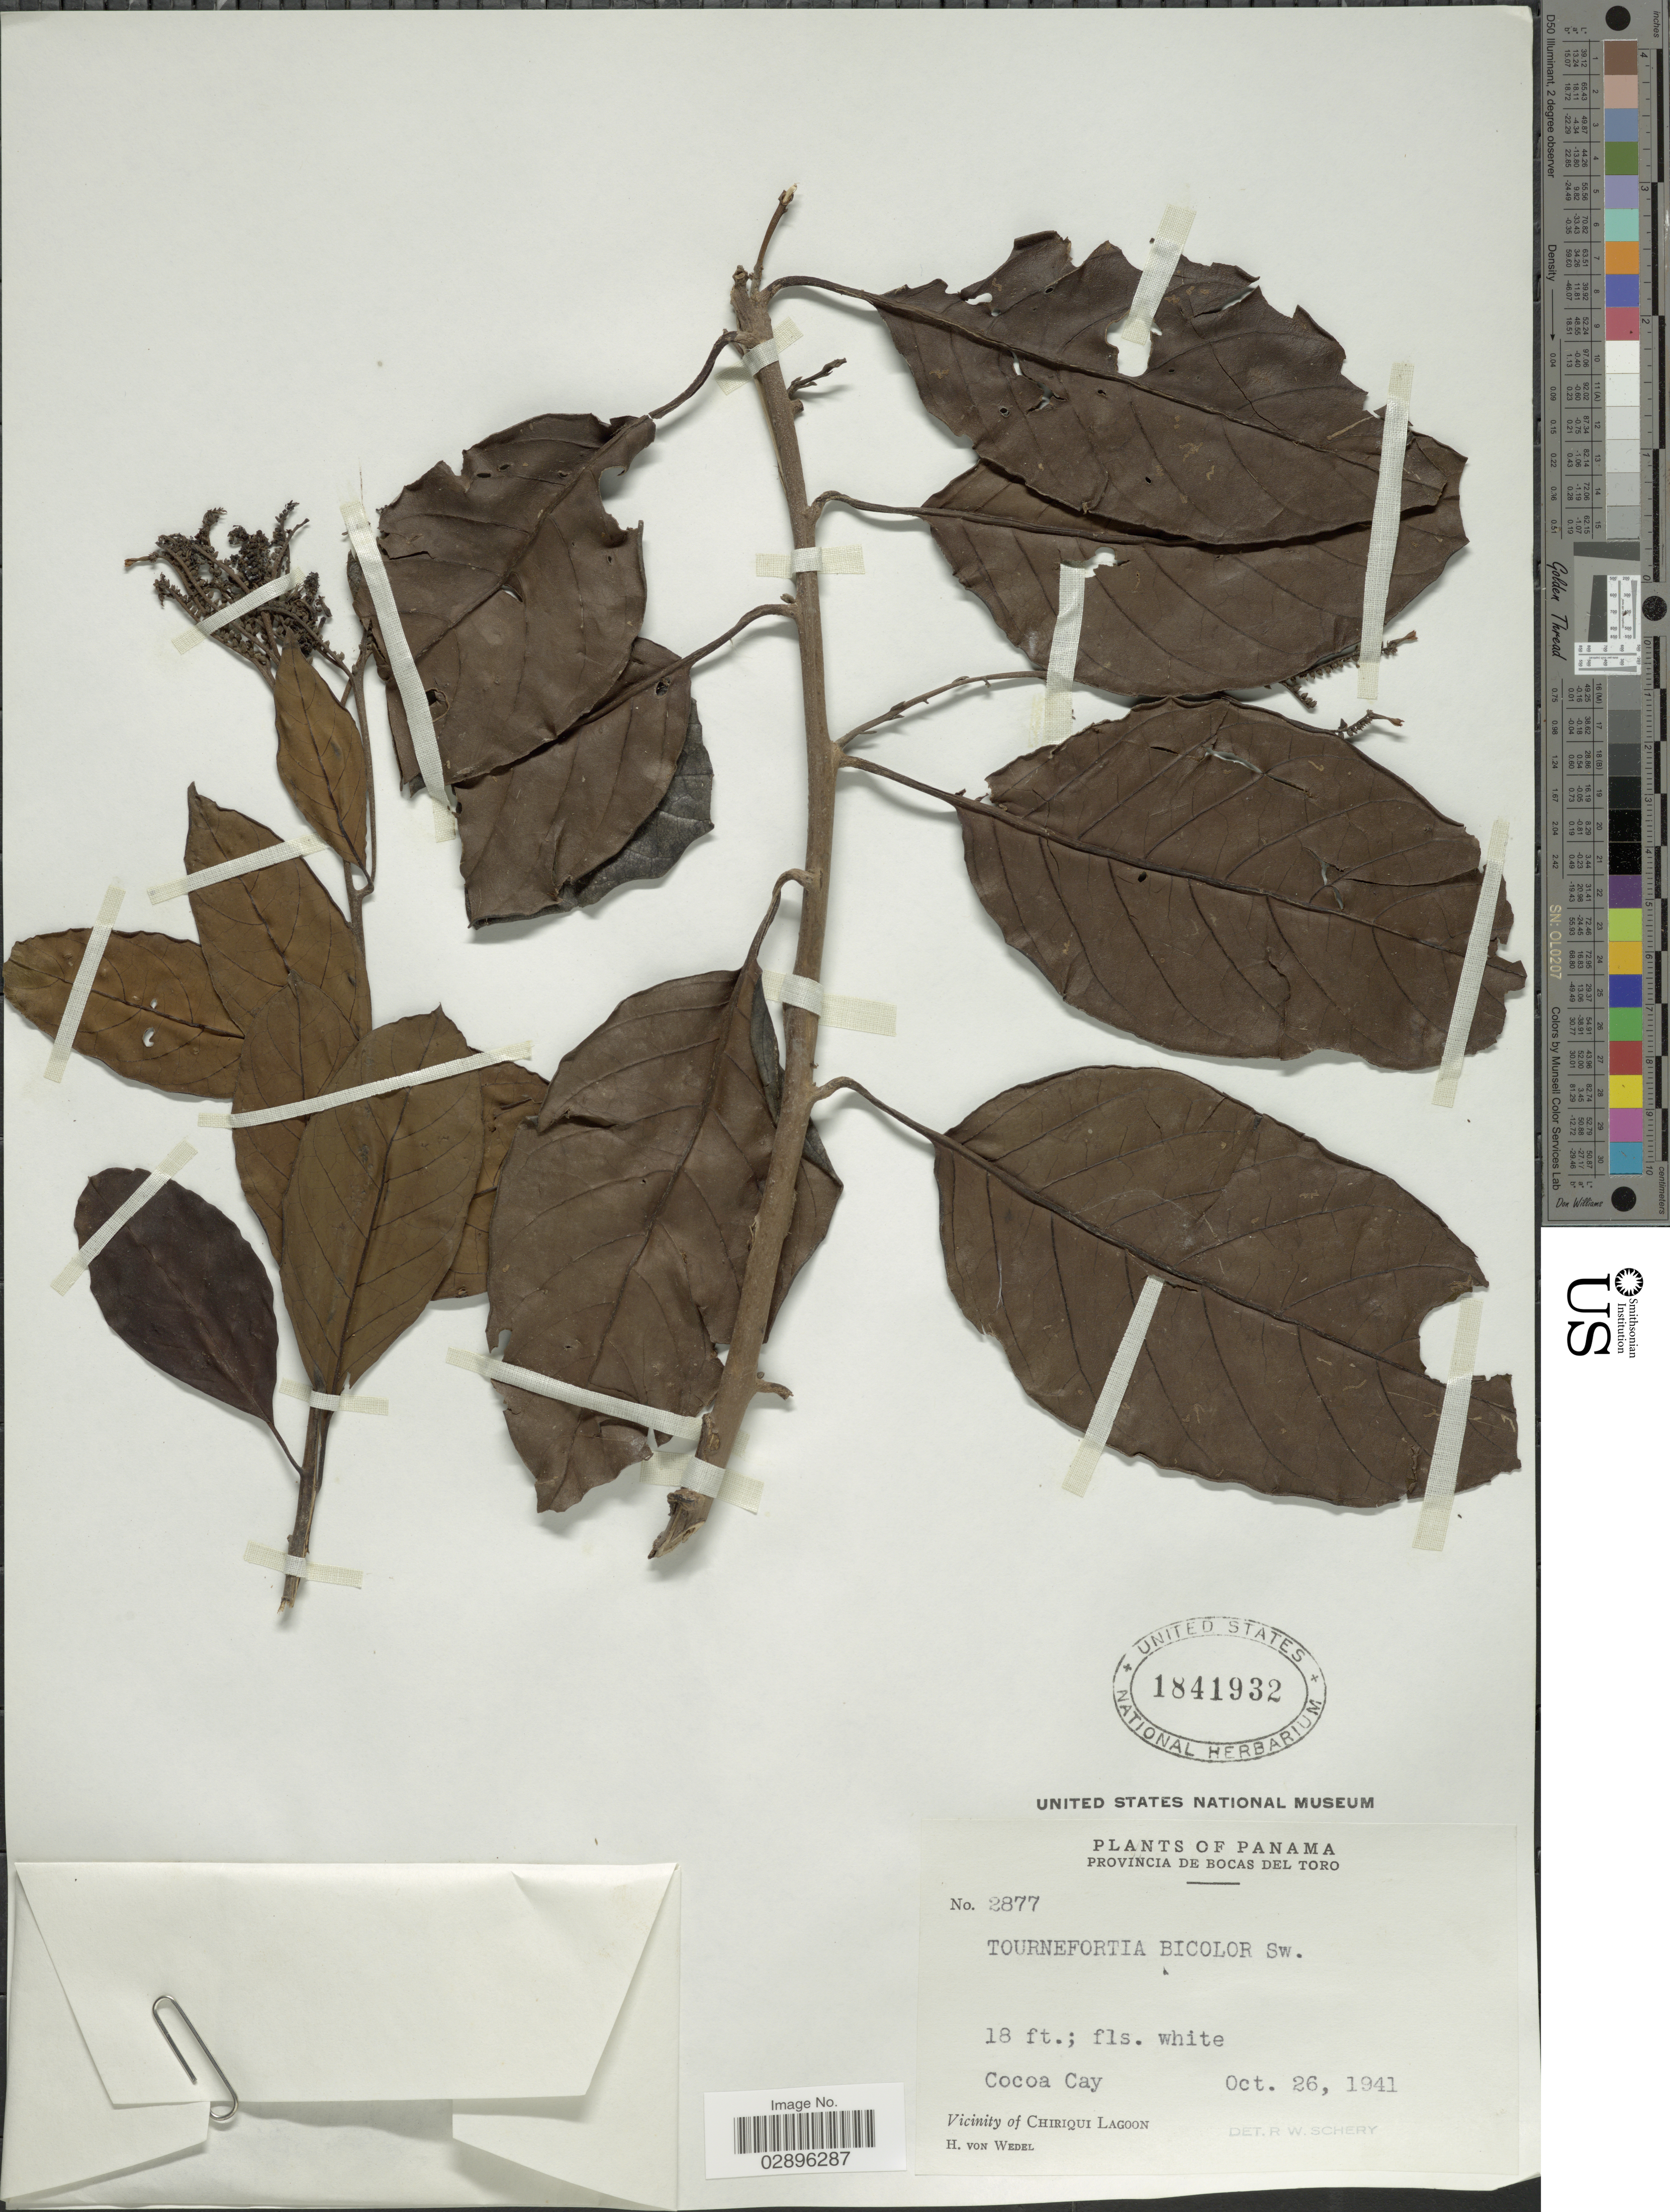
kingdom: Plantae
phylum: Tracheophyta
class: Magnoliopsida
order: Boraginales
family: Heliotropiaceae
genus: Tournefortia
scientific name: Tournefortia bicolor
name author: Sw.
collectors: H. von Wedel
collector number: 2877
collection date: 1941-10-26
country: Panama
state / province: Bocas del Toro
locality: Cocoa Cay. Vicinity of Chiriqui Lagoon.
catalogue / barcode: US 1841932